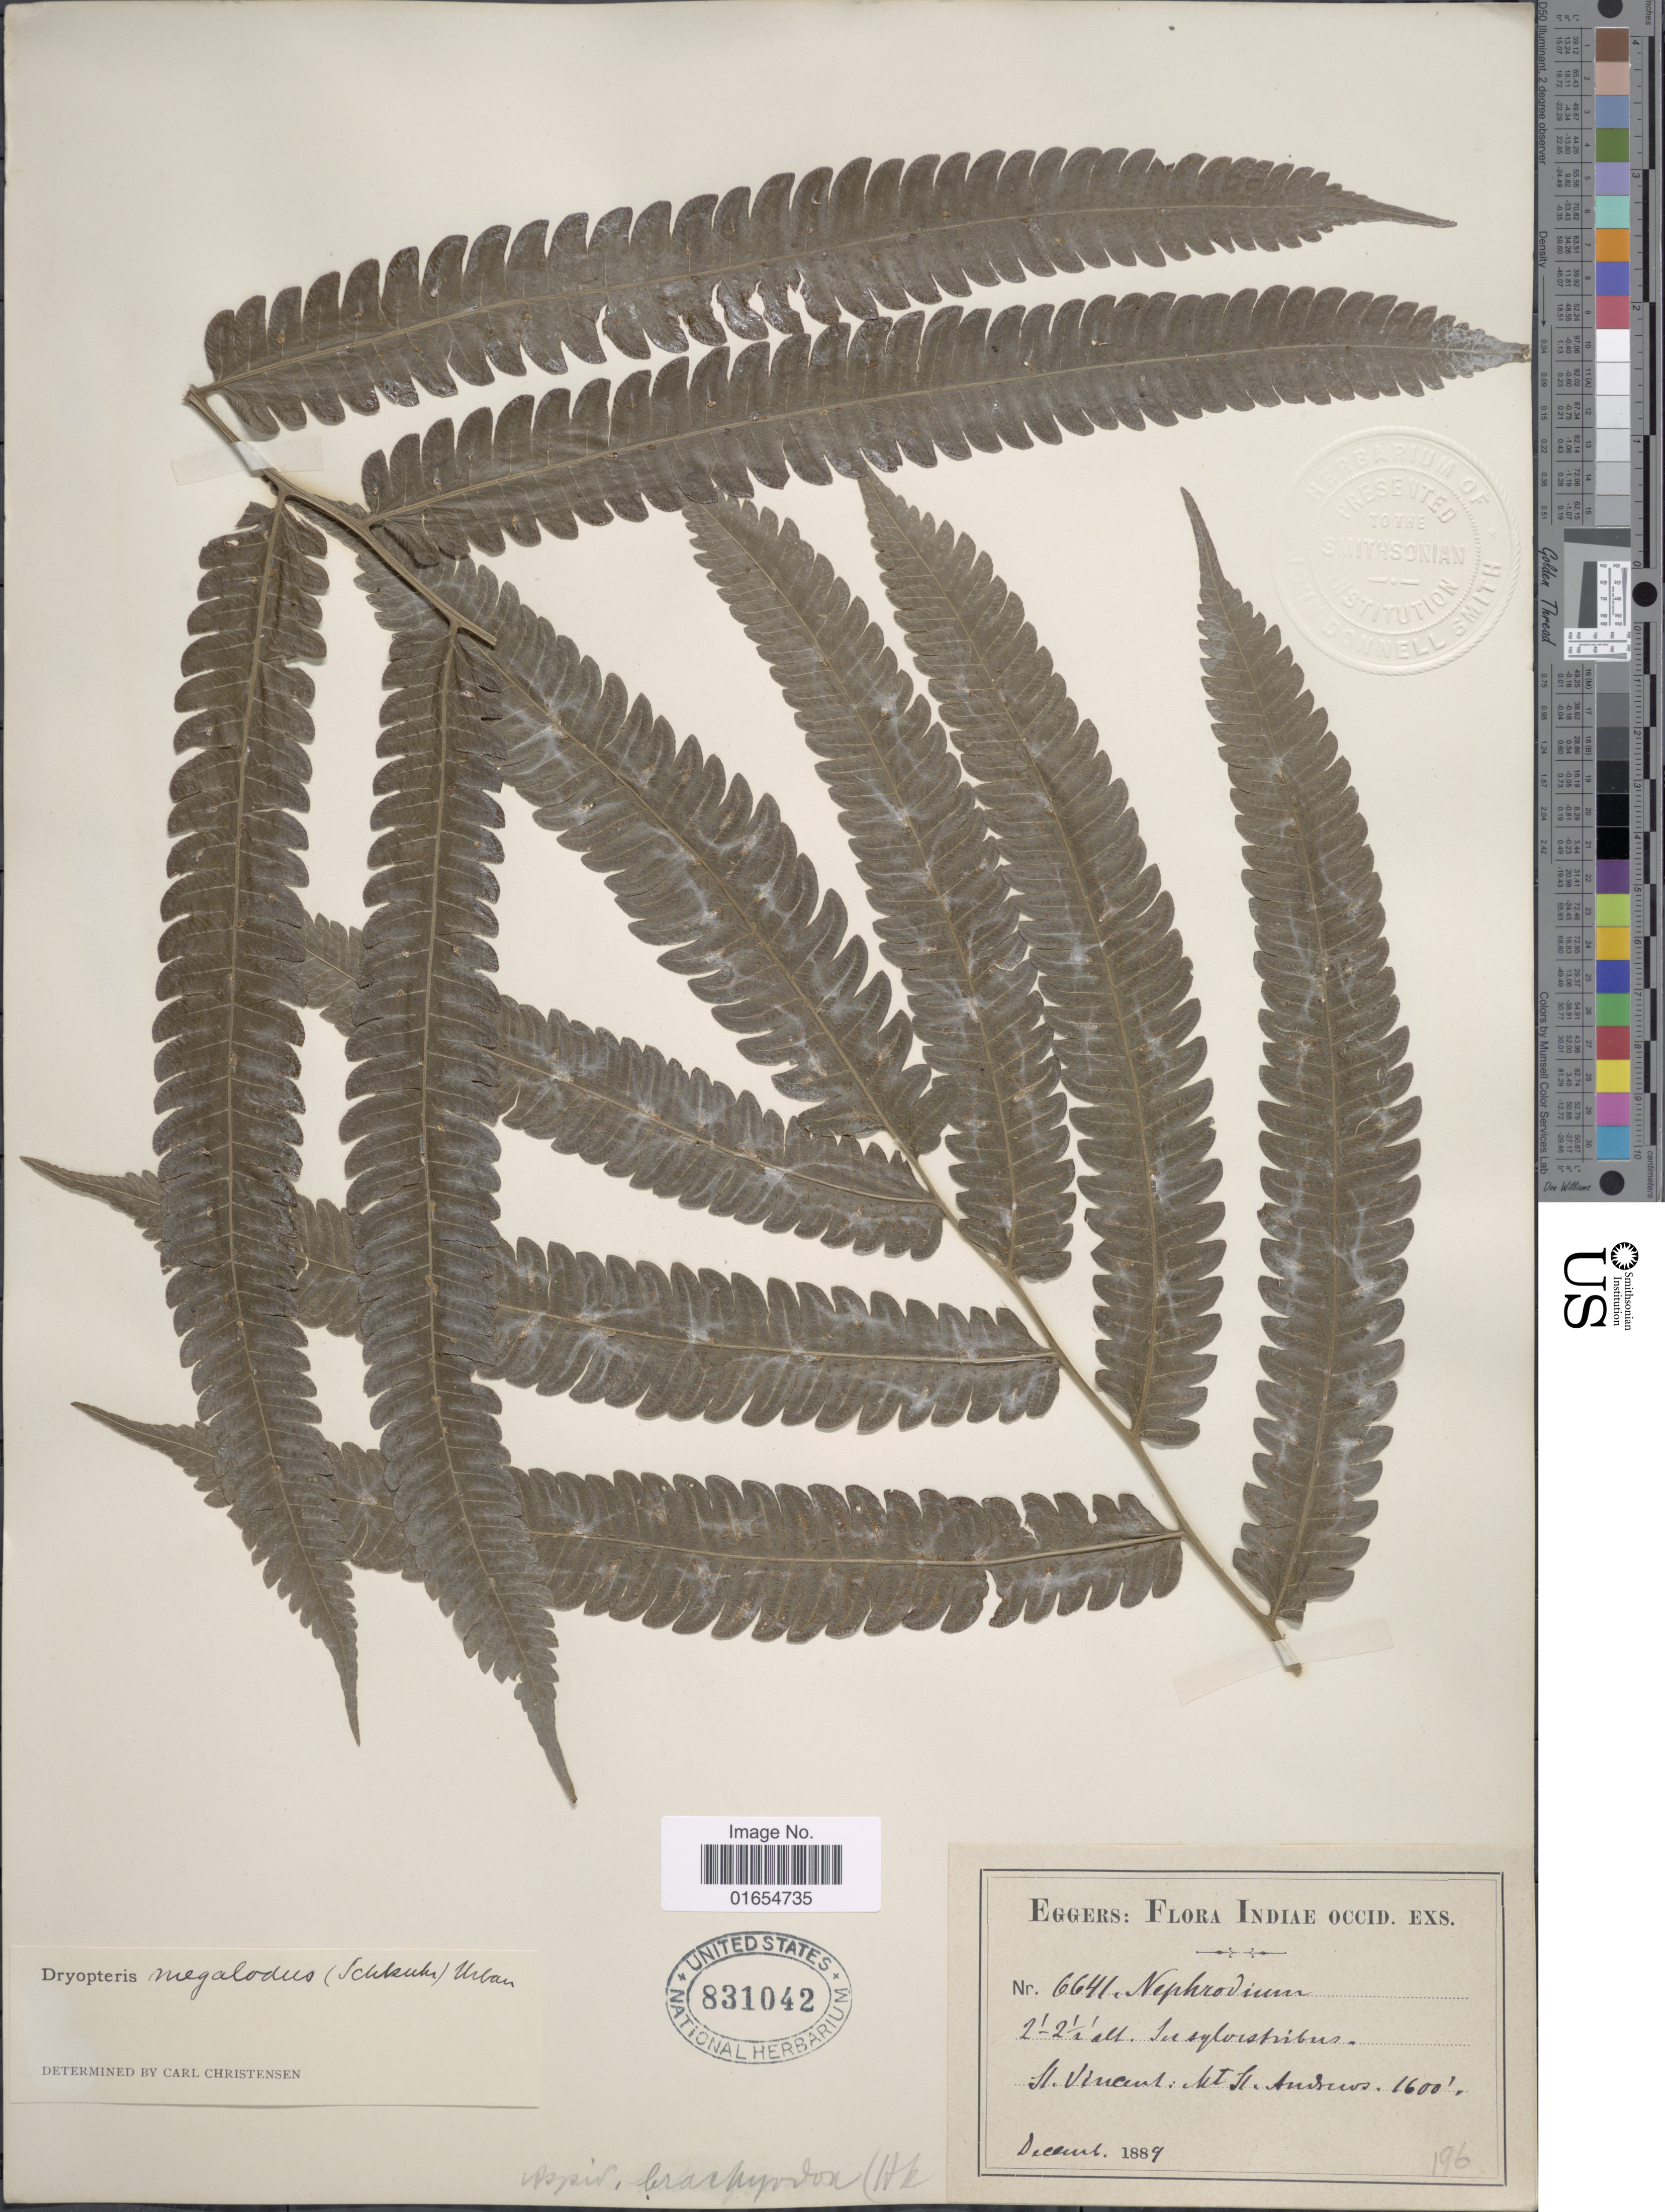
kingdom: Plantae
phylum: Tracheophyta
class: Polypodiopsida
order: Polypodiales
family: Thelypteridaceae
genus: Goniopteris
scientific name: Goniopteris pennata (Poir.) comb. nov., ined 2015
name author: (Poir.)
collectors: -. Eggers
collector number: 6641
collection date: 1889-12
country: St. Vincent - Grenadines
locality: Mt St. Andrews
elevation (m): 488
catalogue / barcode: US 831042